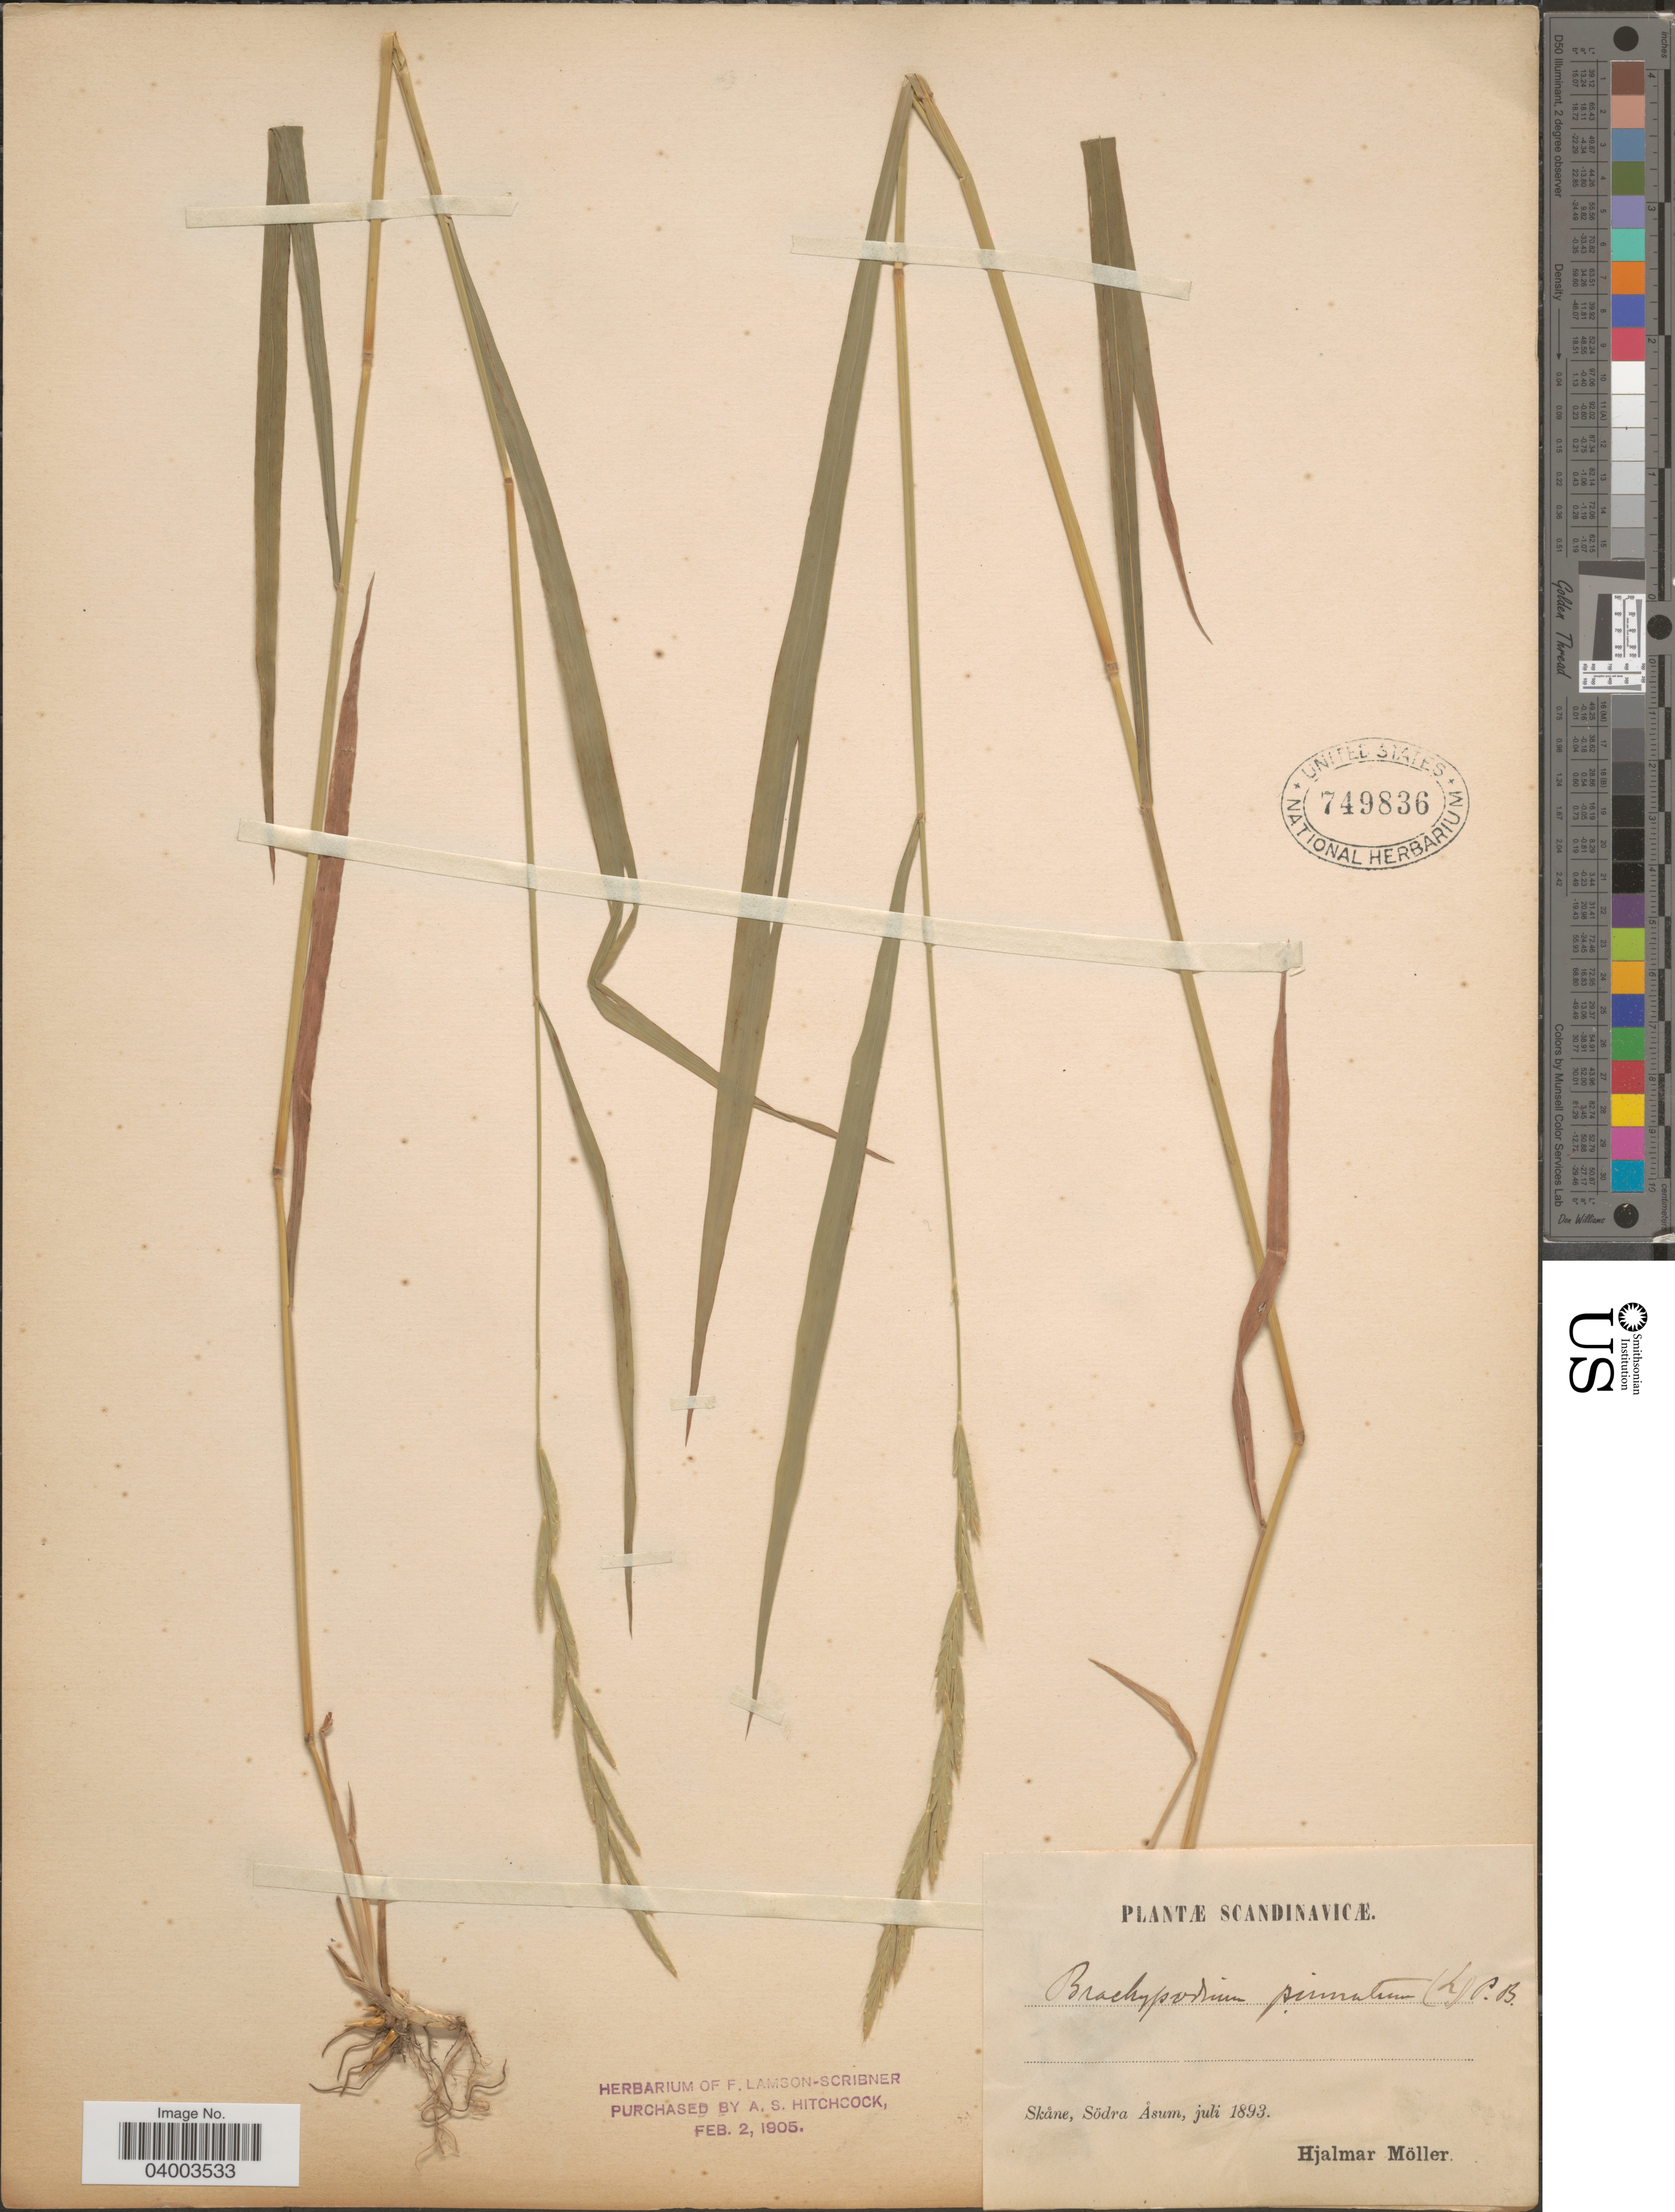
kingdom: Plantae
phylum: Tracheophyta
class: Liliopsida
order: Poales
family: Poaceae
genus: Brachypodium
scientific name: Brachypodium pinnatum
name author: (L.) P. Beauv.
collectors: H. Möller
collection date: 1893-07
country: Sweden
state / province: Skåne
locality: Scandinavicæ. Södra, Asum.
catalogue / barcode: US 749836